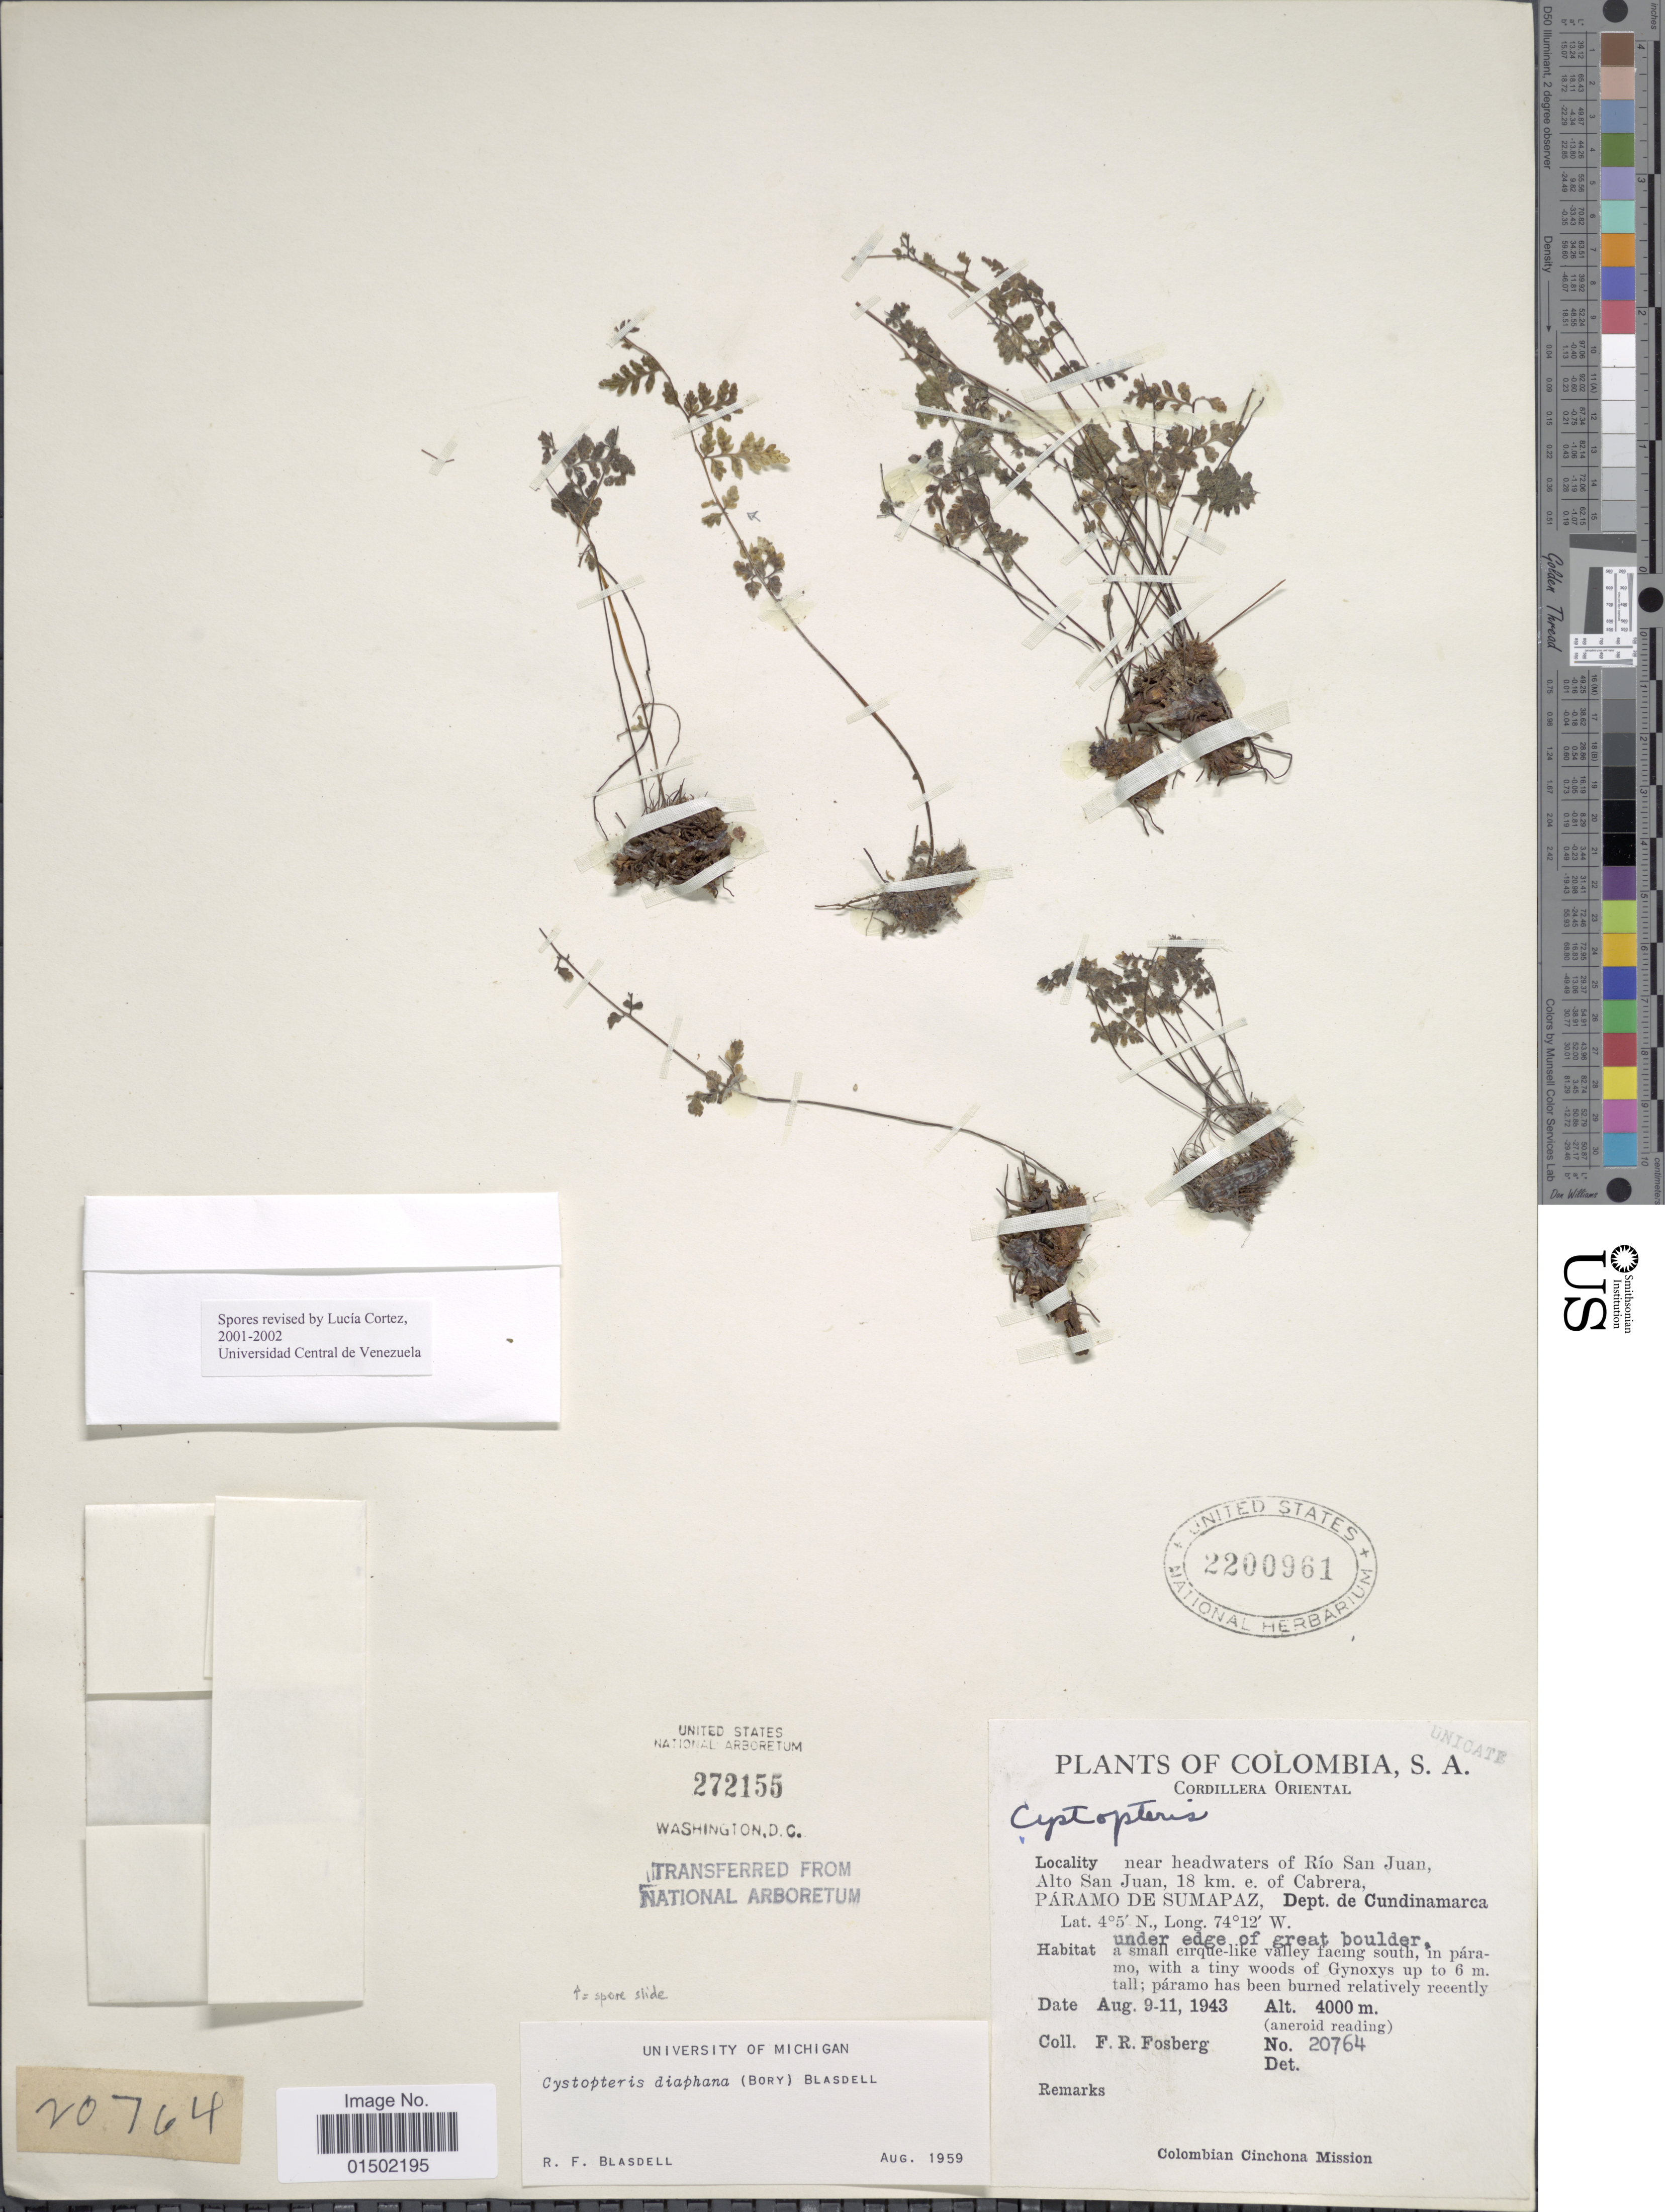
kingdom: Plantae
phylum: Tracheophyta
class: Polypodiopsida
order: Polypodiales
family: Cystopteridaceae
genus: Cystopteris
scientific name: Cystopteris diaphana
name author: (Bory) Blasdell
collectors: F. R. Fosberg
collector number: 20764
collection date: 1943-08-09/1943-08-11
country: Colombia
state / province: Cundinamarca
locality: Colombia, S.A. Cordillera Oriental. Near headwaters of Rio San Juan, Alto San Juan, 18 km. e. of Cabrera, Paramo de Sumapaz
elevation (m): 4000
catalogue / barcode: US 2200961